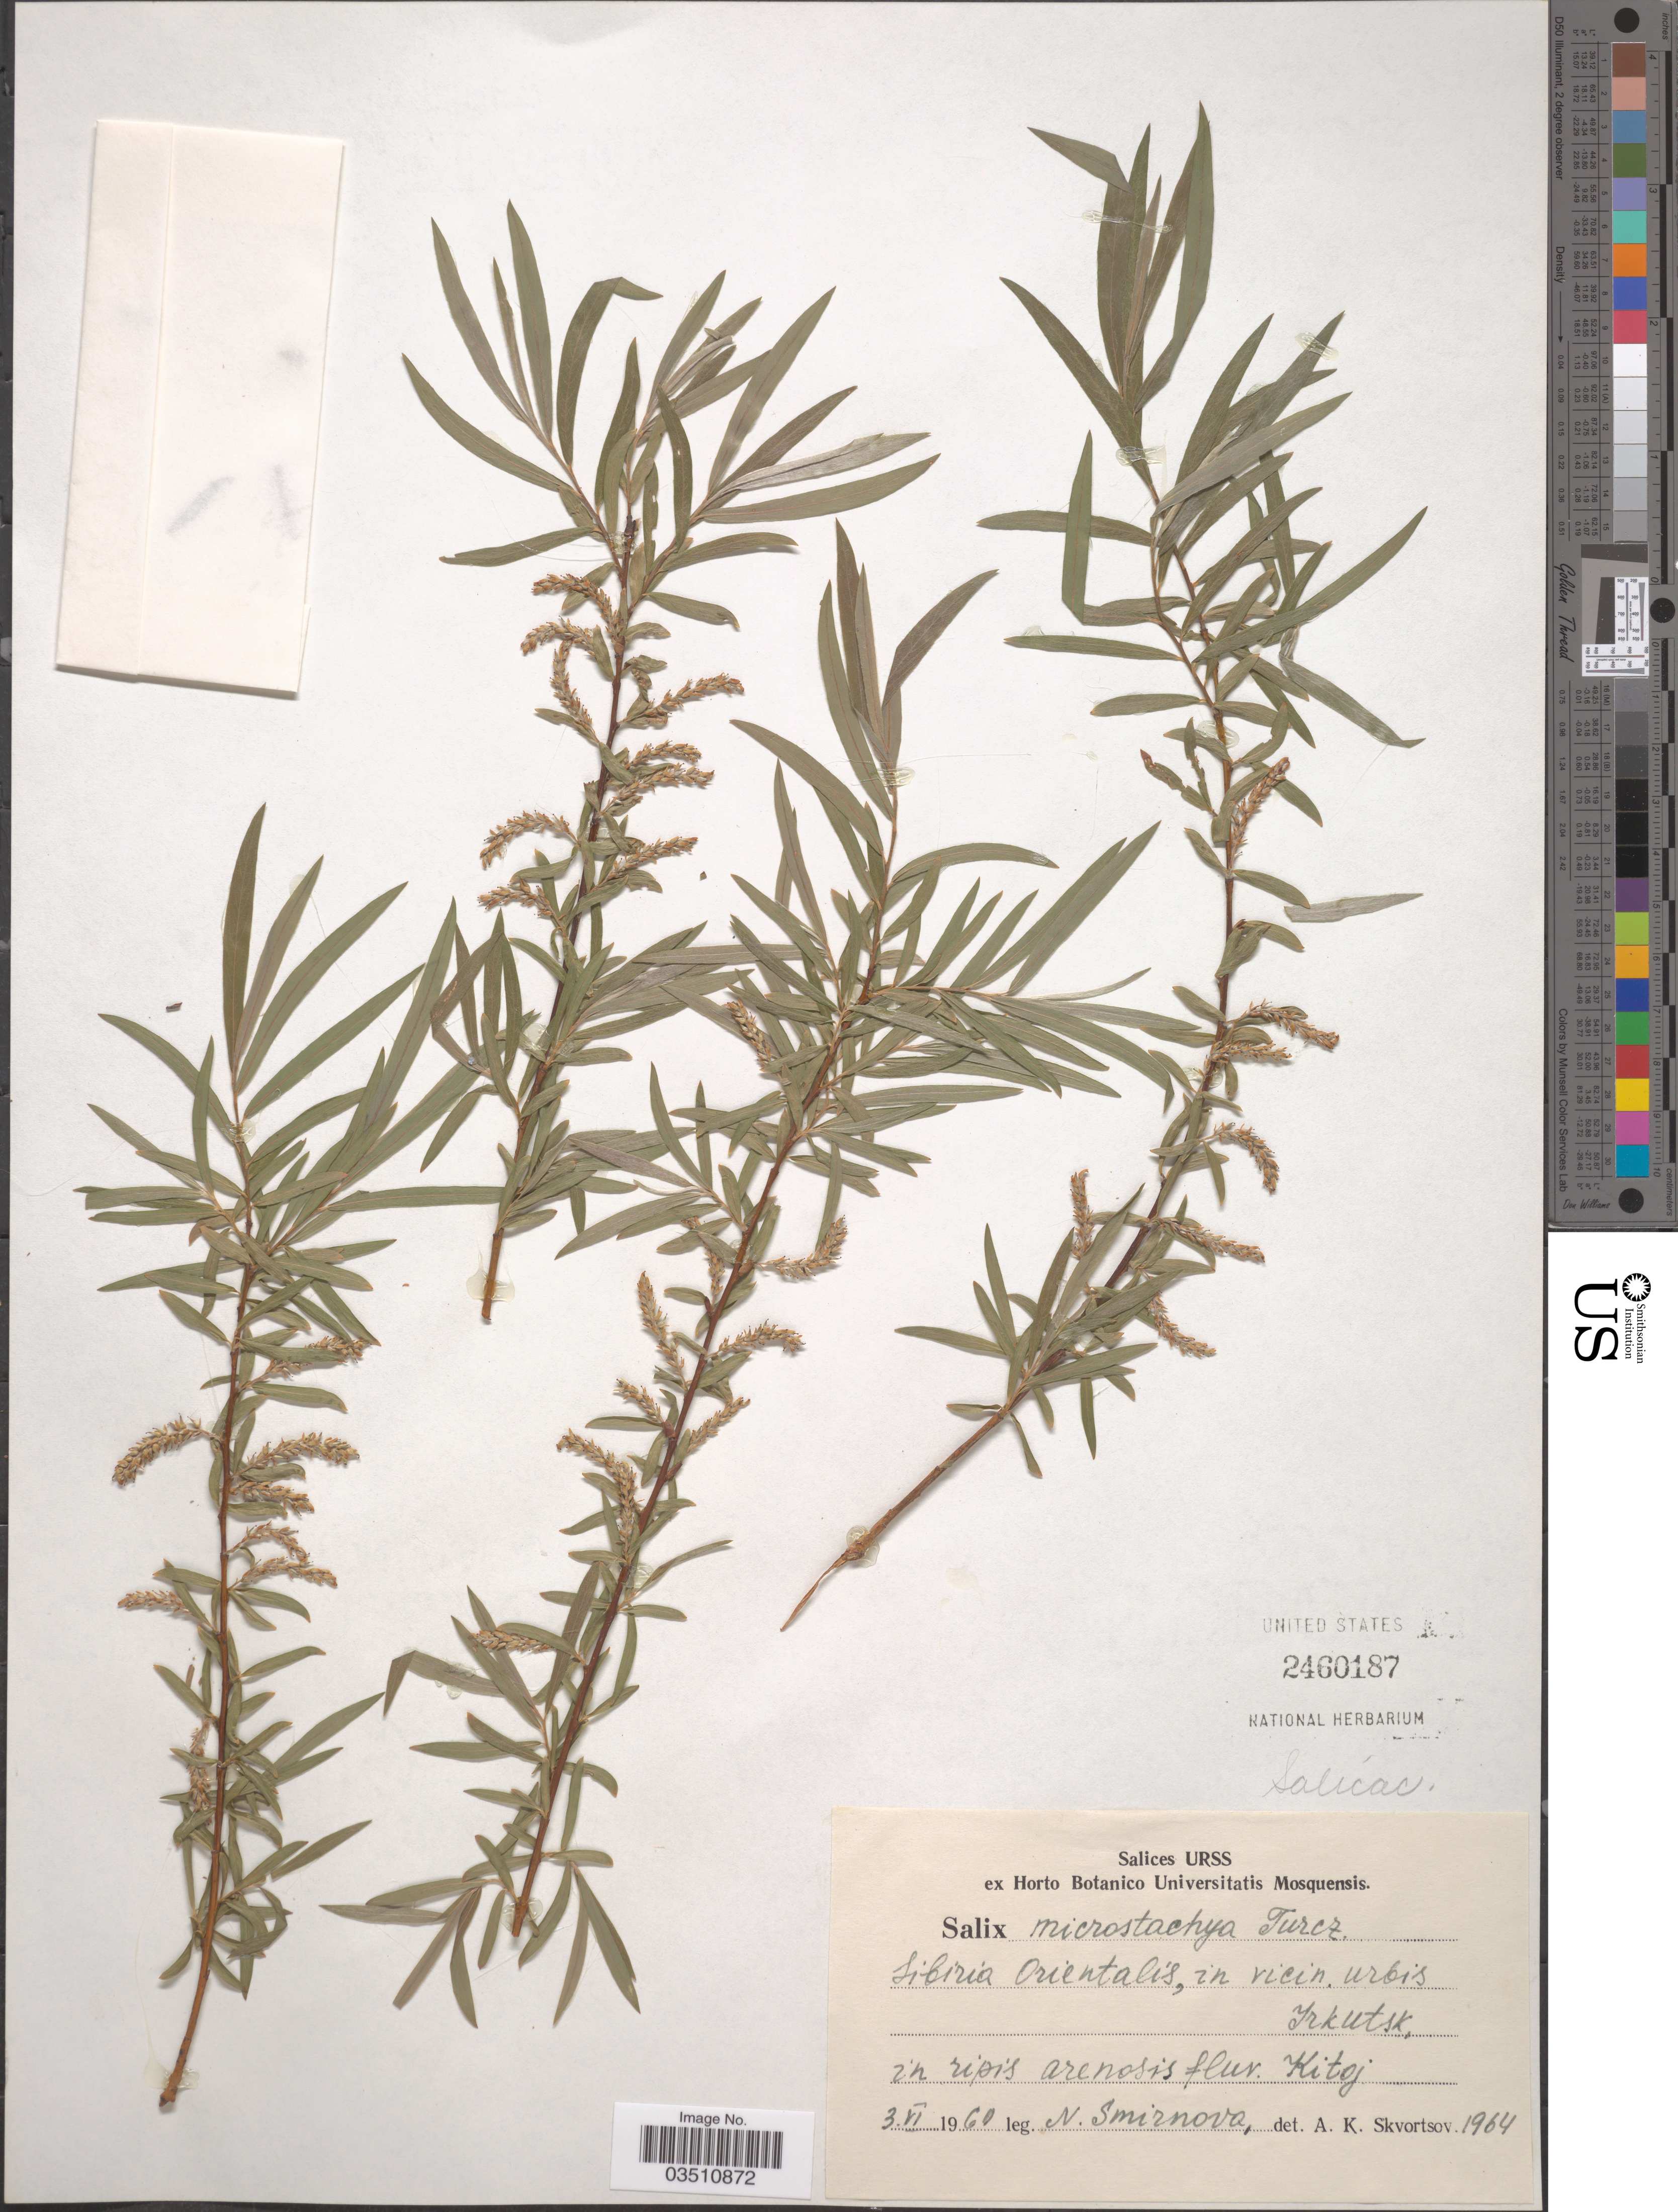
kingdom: Plantae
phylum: Tracheophyta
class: Magnoliopsida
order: Malpighiales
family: Salicaceae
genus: Salix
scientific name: Salix microstachya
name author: Turcz.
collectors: N. Smirnova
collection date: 1960-06-03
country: Russian Federation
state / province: Irkutsk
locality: Sibiria Orientalis, in vicin. urbis Irkutsk. In ripis arenosis fluv. Kitoj.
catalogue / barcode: US 2460187